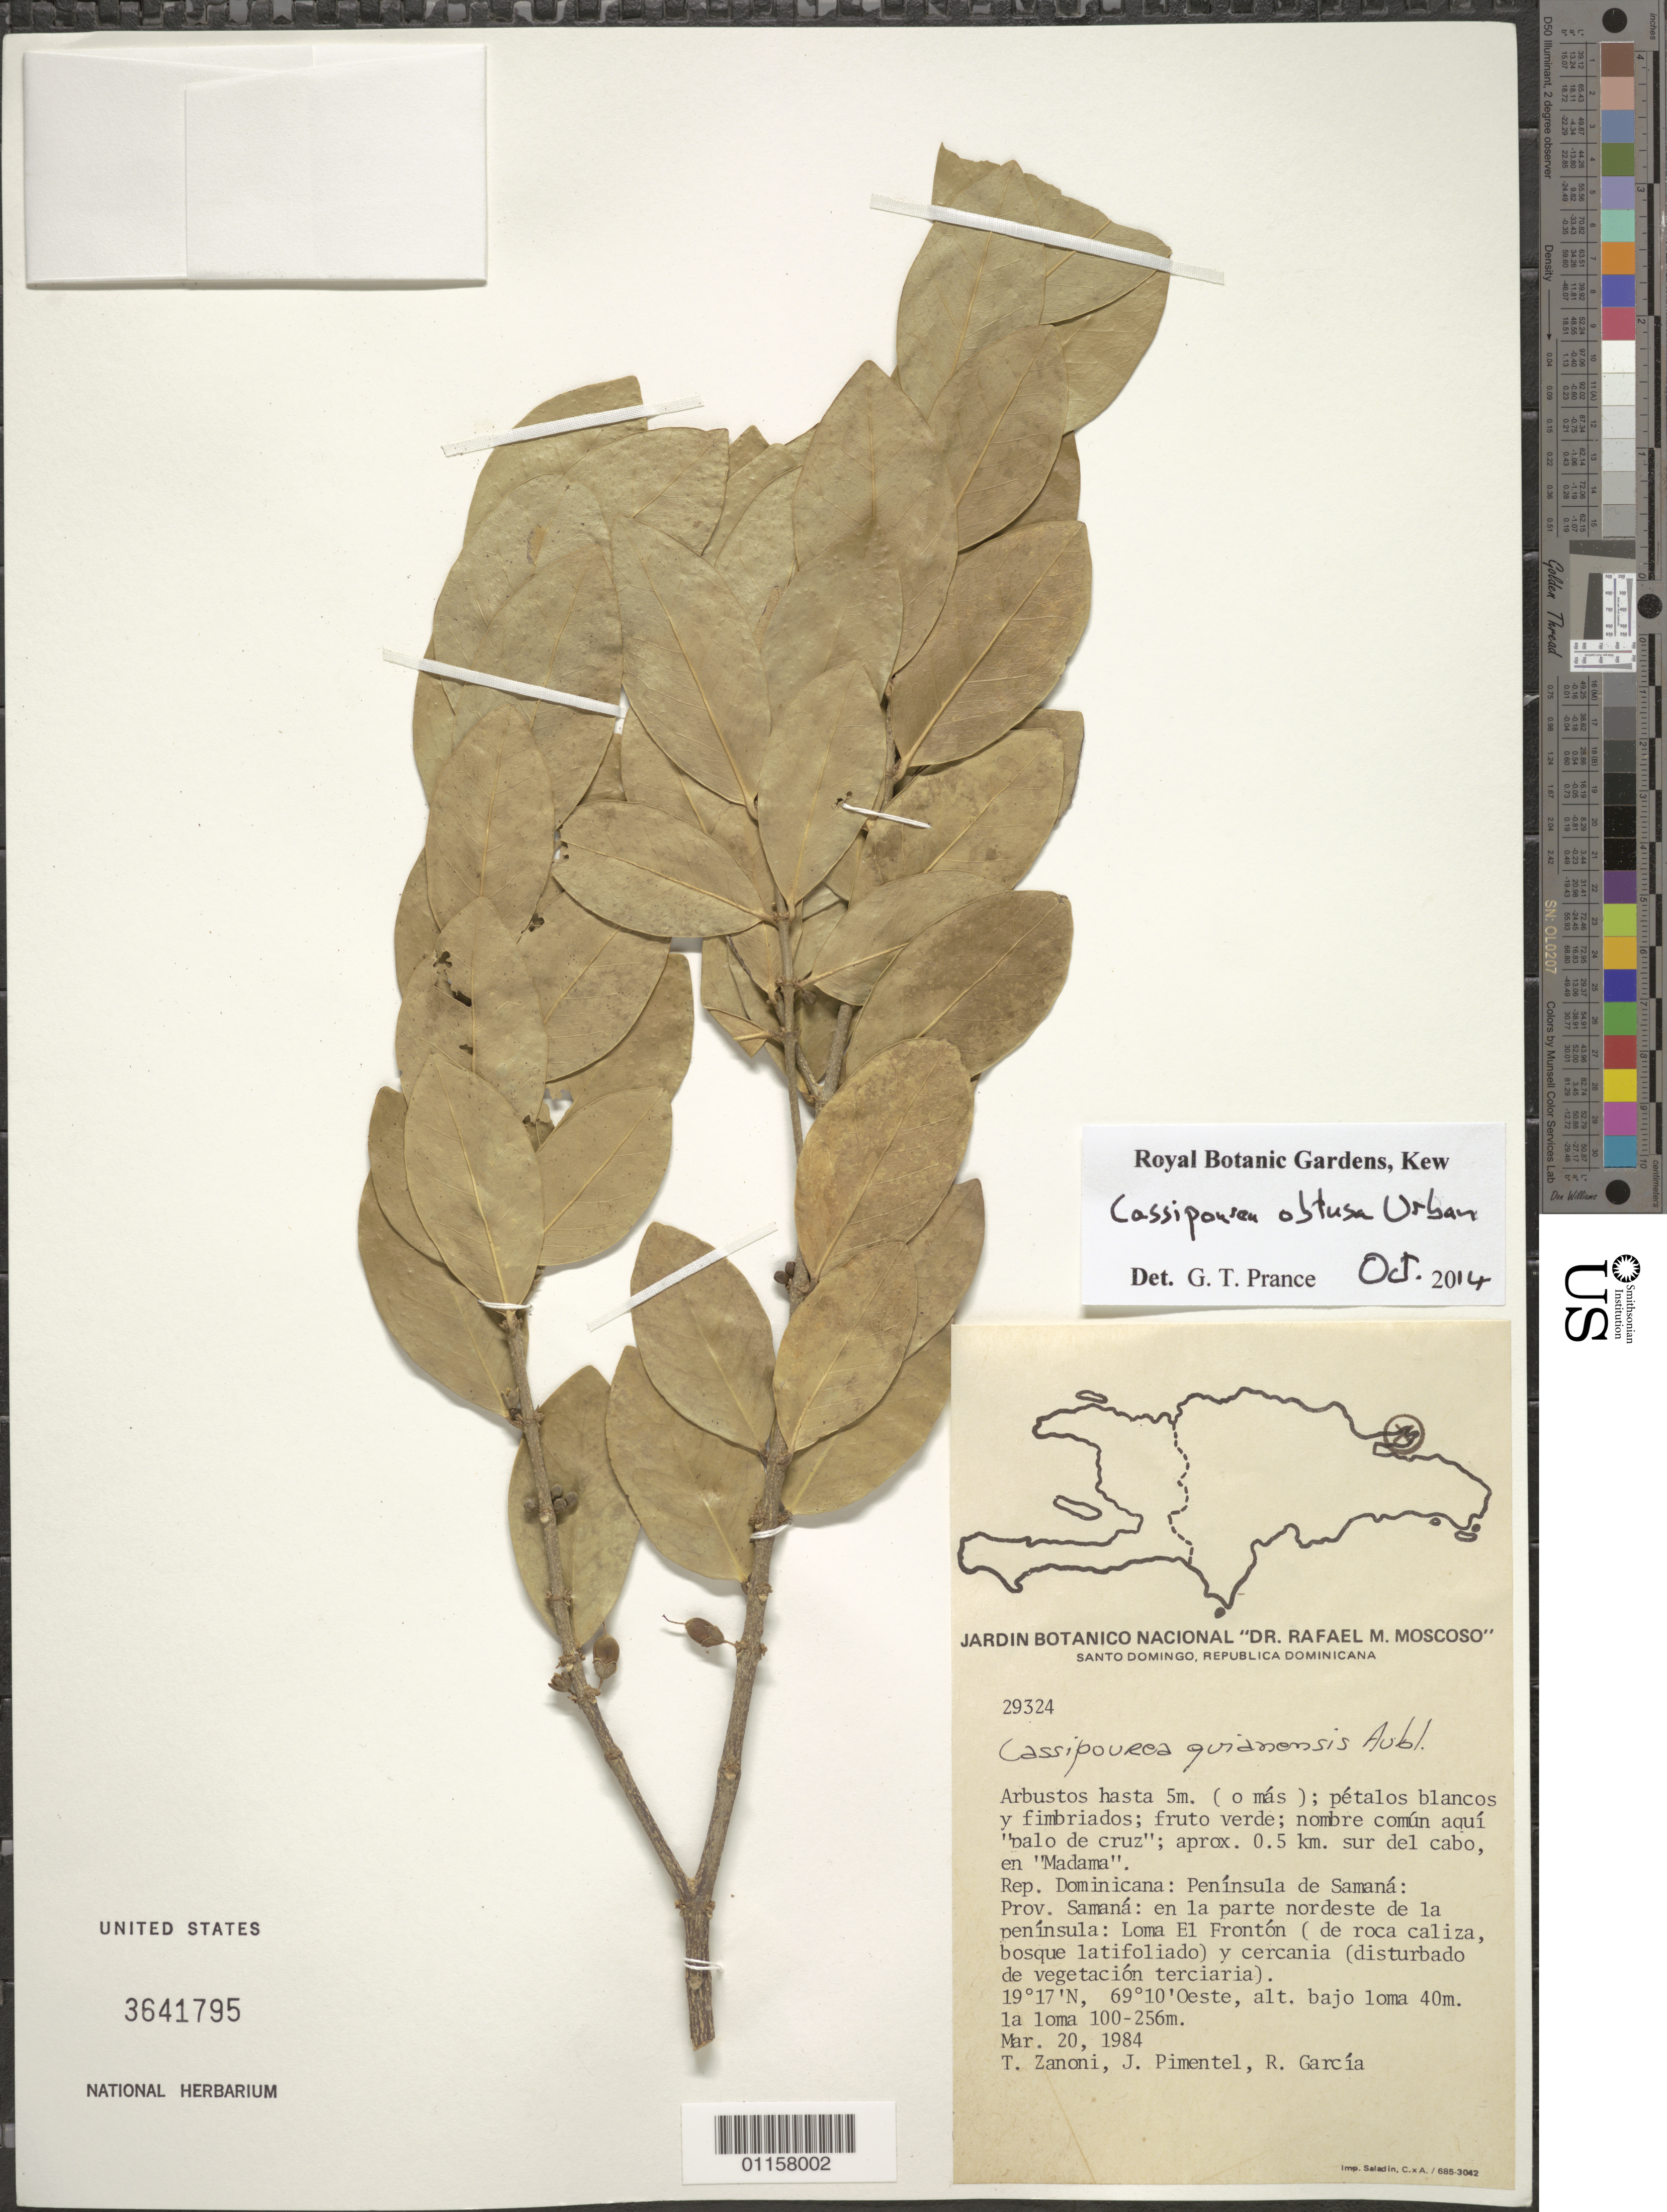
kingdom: Plantae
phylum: Tracheophyta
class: Magnoliopsida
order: Malpighiales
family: Rhizophoraceae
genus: Cassipourea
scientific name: Cassipourea obtusa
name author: Urb.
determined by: Prance, G. T.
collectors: T. A. Zanoni, J. Pimentel & R. García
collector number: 29324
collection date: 1984-03-20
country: Dominican Republic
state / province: Samaná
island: Hispaniola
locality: Península de Samaná, en la parte nordeste de la península; Loma el Frontón. Aprox. 0.5 km sur del cabo, en "Madama".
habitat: Roca caliza, bosque latifoliado y cercania (disturbado de vegetación terciaria).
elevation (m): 100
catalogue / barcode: US 3641795